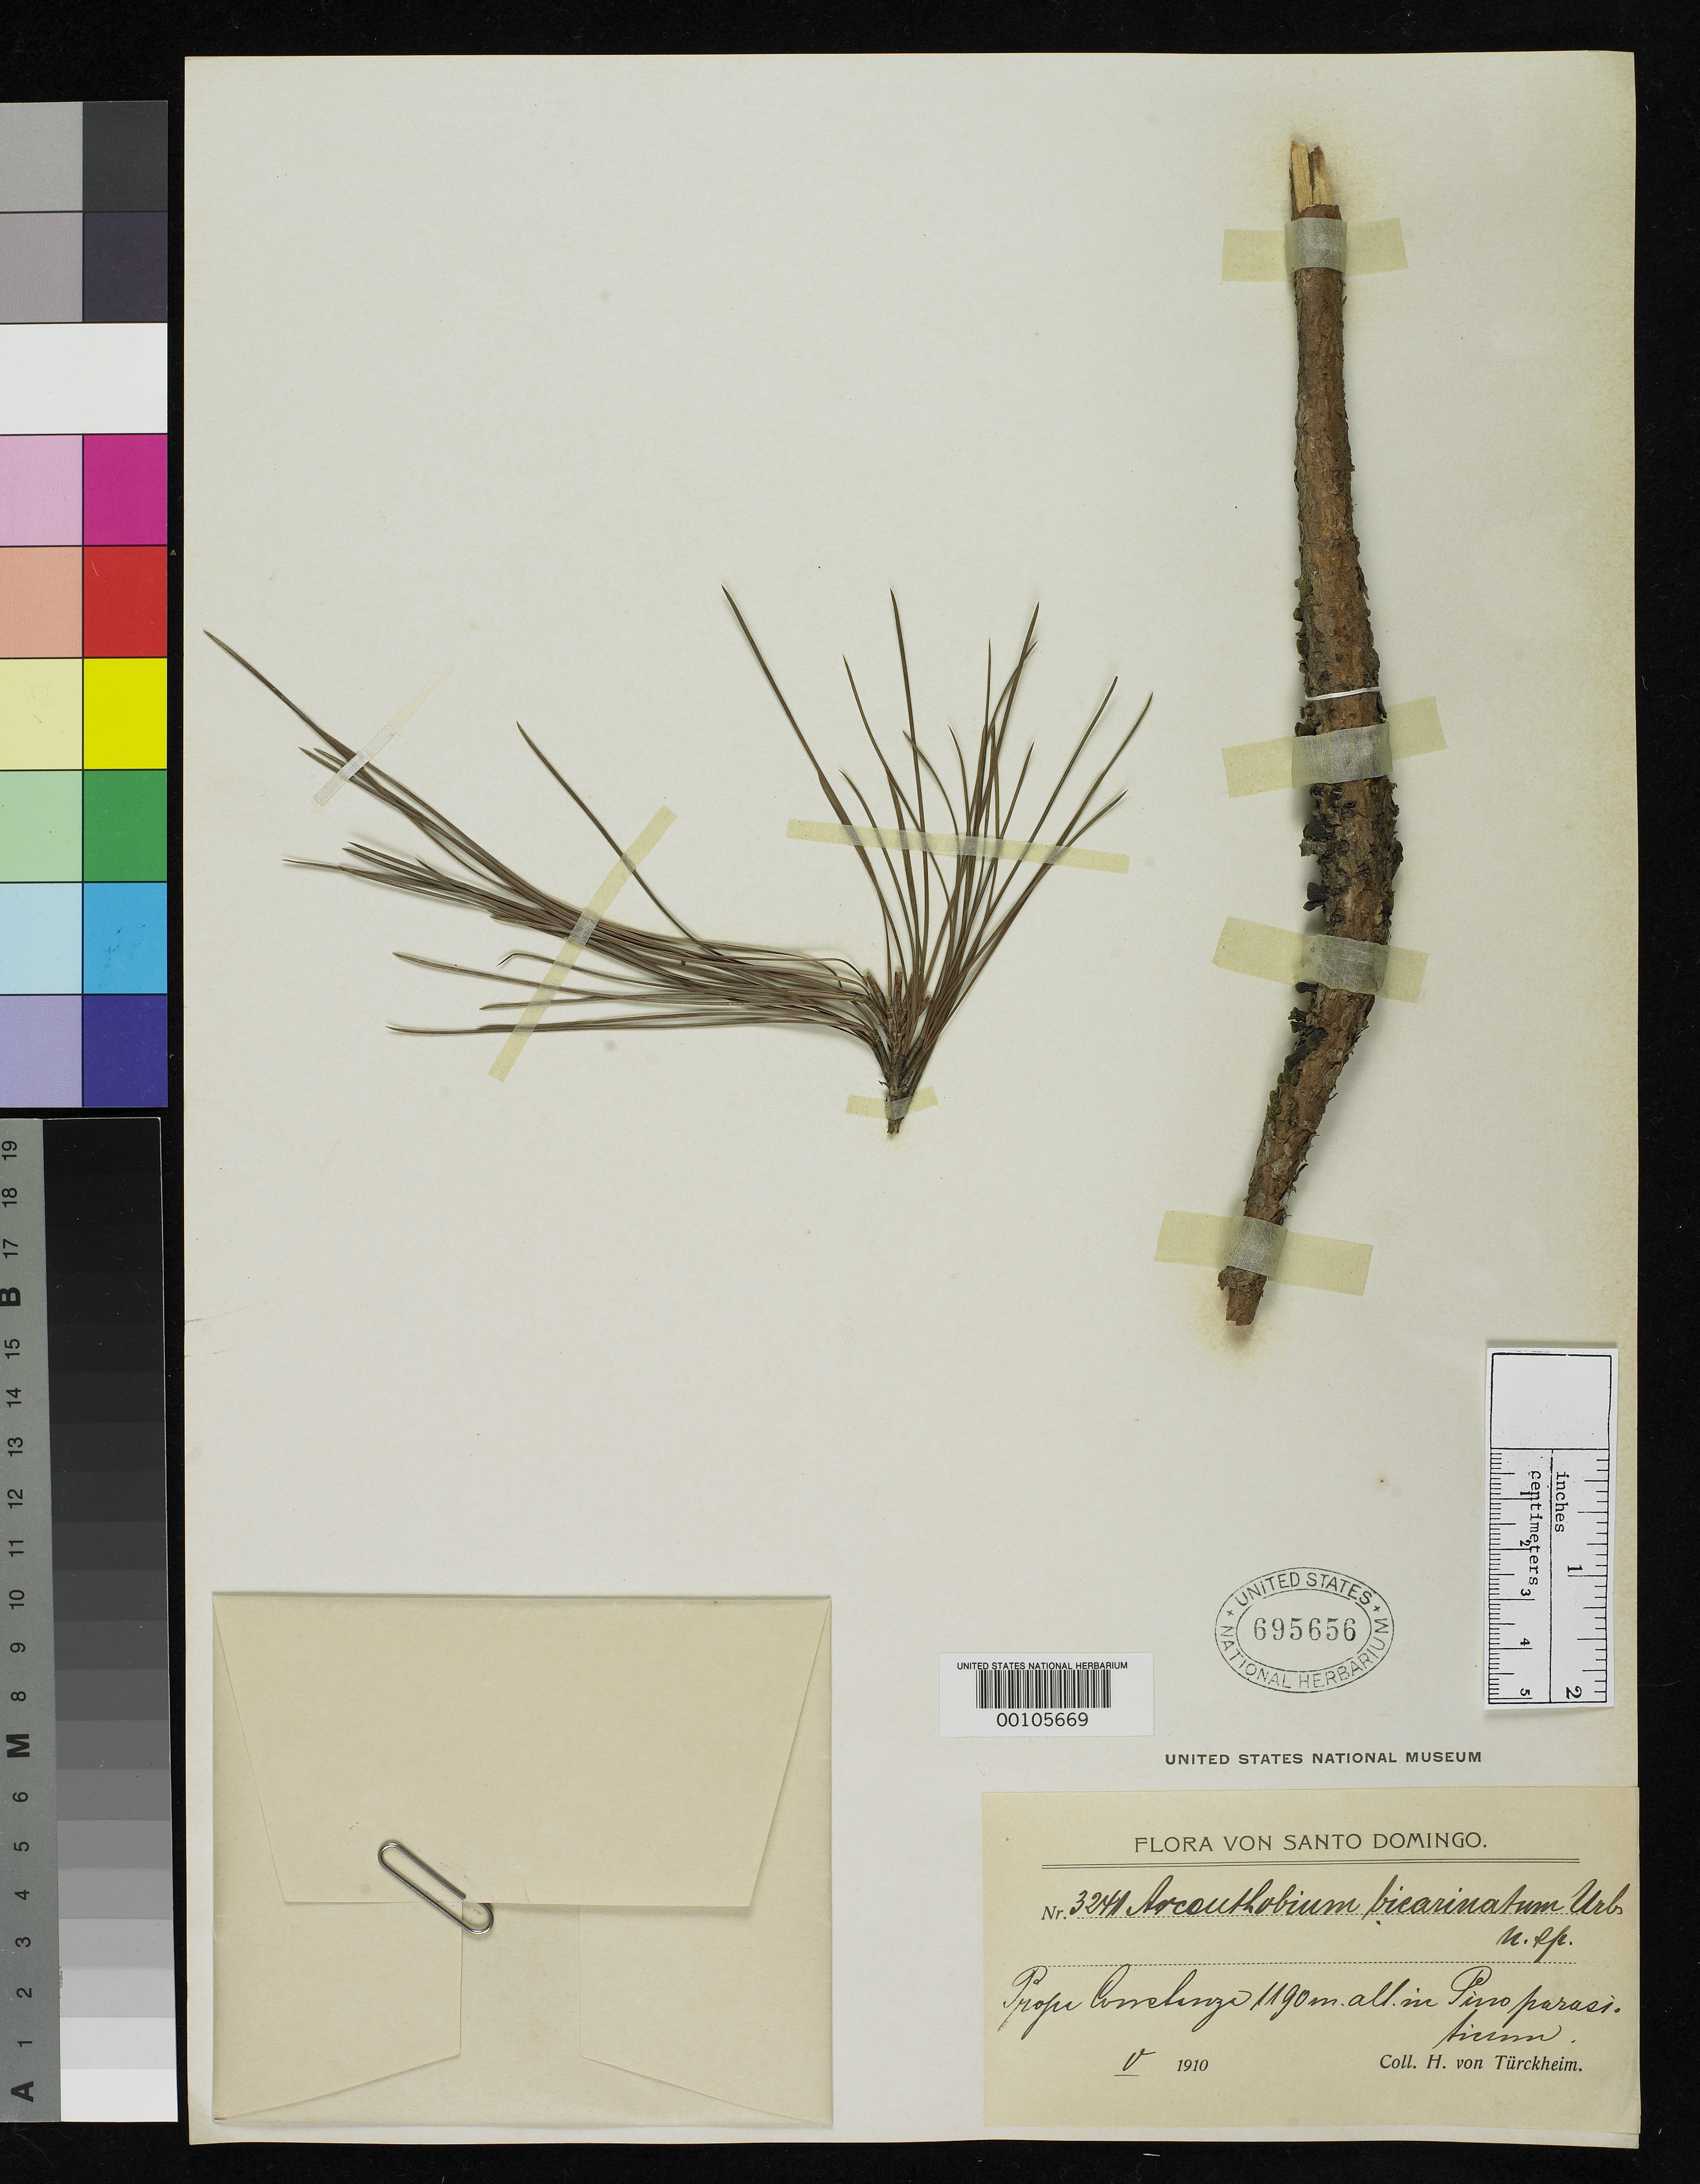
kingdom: Plantae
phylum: Tracheophyta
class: Magnoliopsida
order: Santalales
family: Viscaceae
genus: Arceuthobium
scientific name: Arceuthobium bicarinatum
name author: Urb.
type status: Isotype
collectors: H. von Türckheim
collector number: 3241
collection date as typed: May 1910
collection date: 1910-05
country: Dominican Republic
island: Hispaniola Island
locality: Constanza.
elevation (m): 1190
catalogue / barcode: US 695656